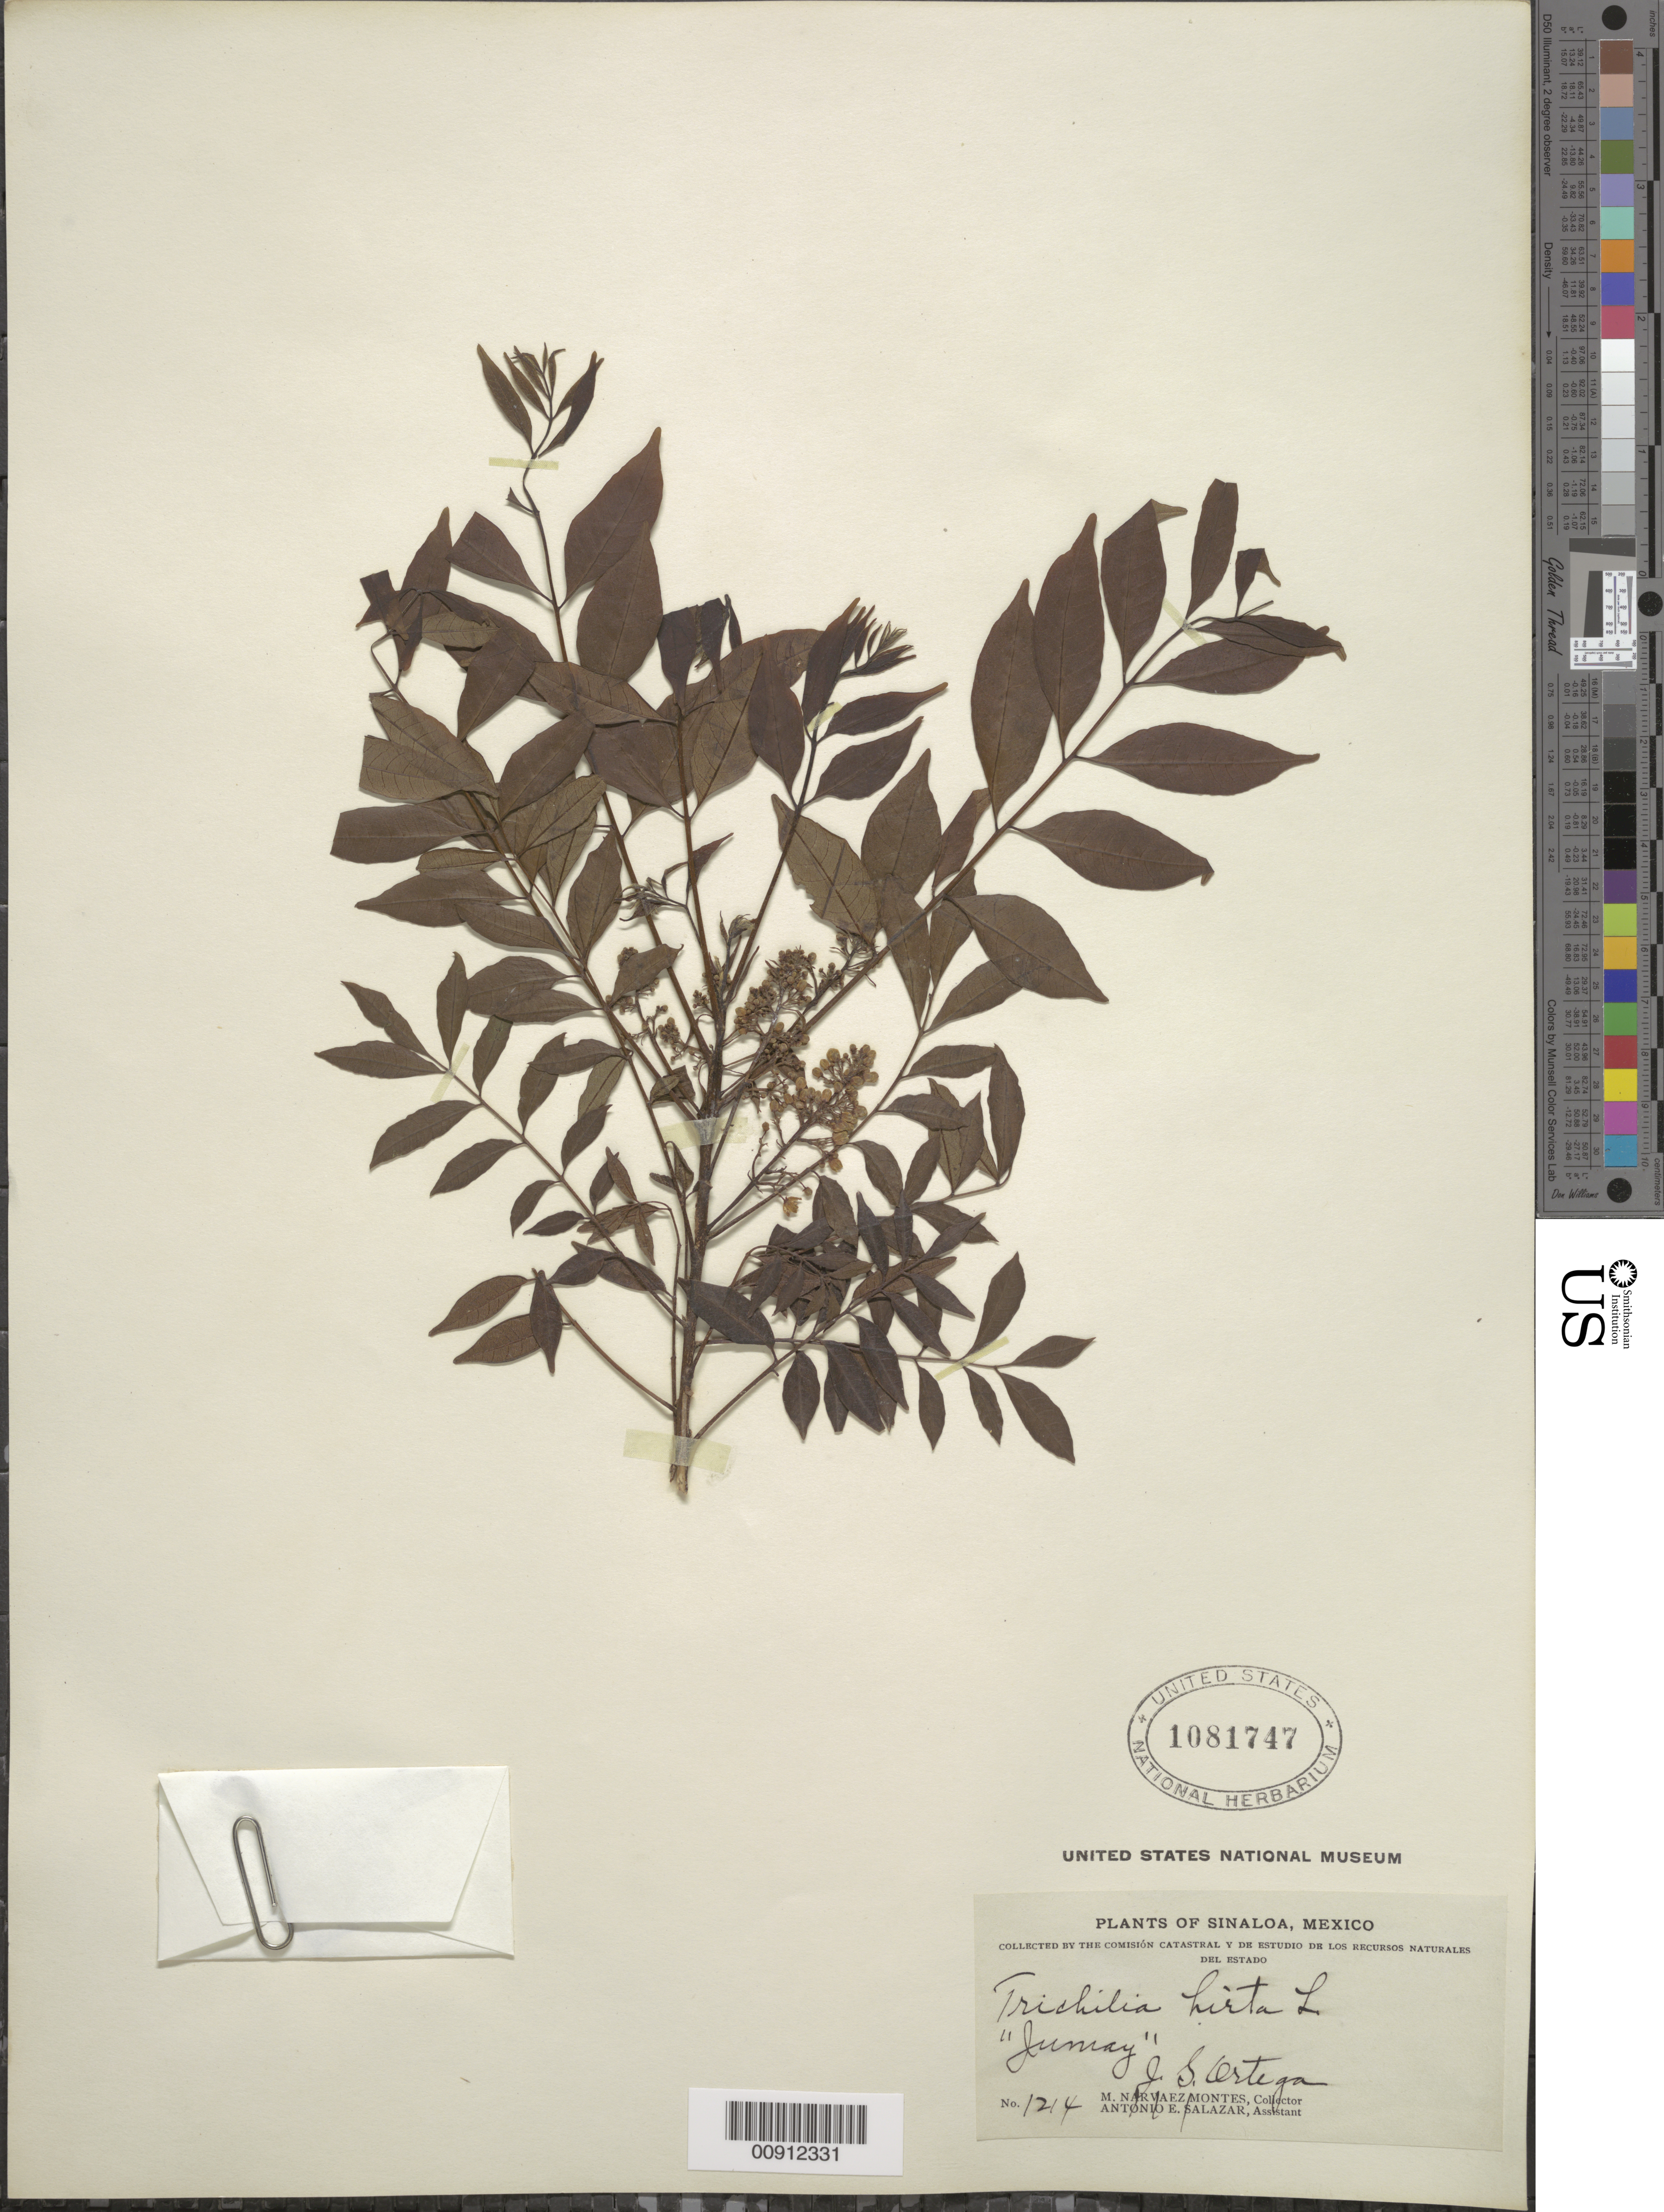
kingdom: Plantae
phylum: Tracheophyta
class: Magnoliopsida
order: Sapindales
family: Meliaceae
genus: Trichilia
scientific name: Trichilia hirta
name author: L.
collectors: J. Ortega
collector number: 1214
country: Mexico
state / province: Sinaloa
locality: Sinaloa.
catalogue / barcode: US 1081747